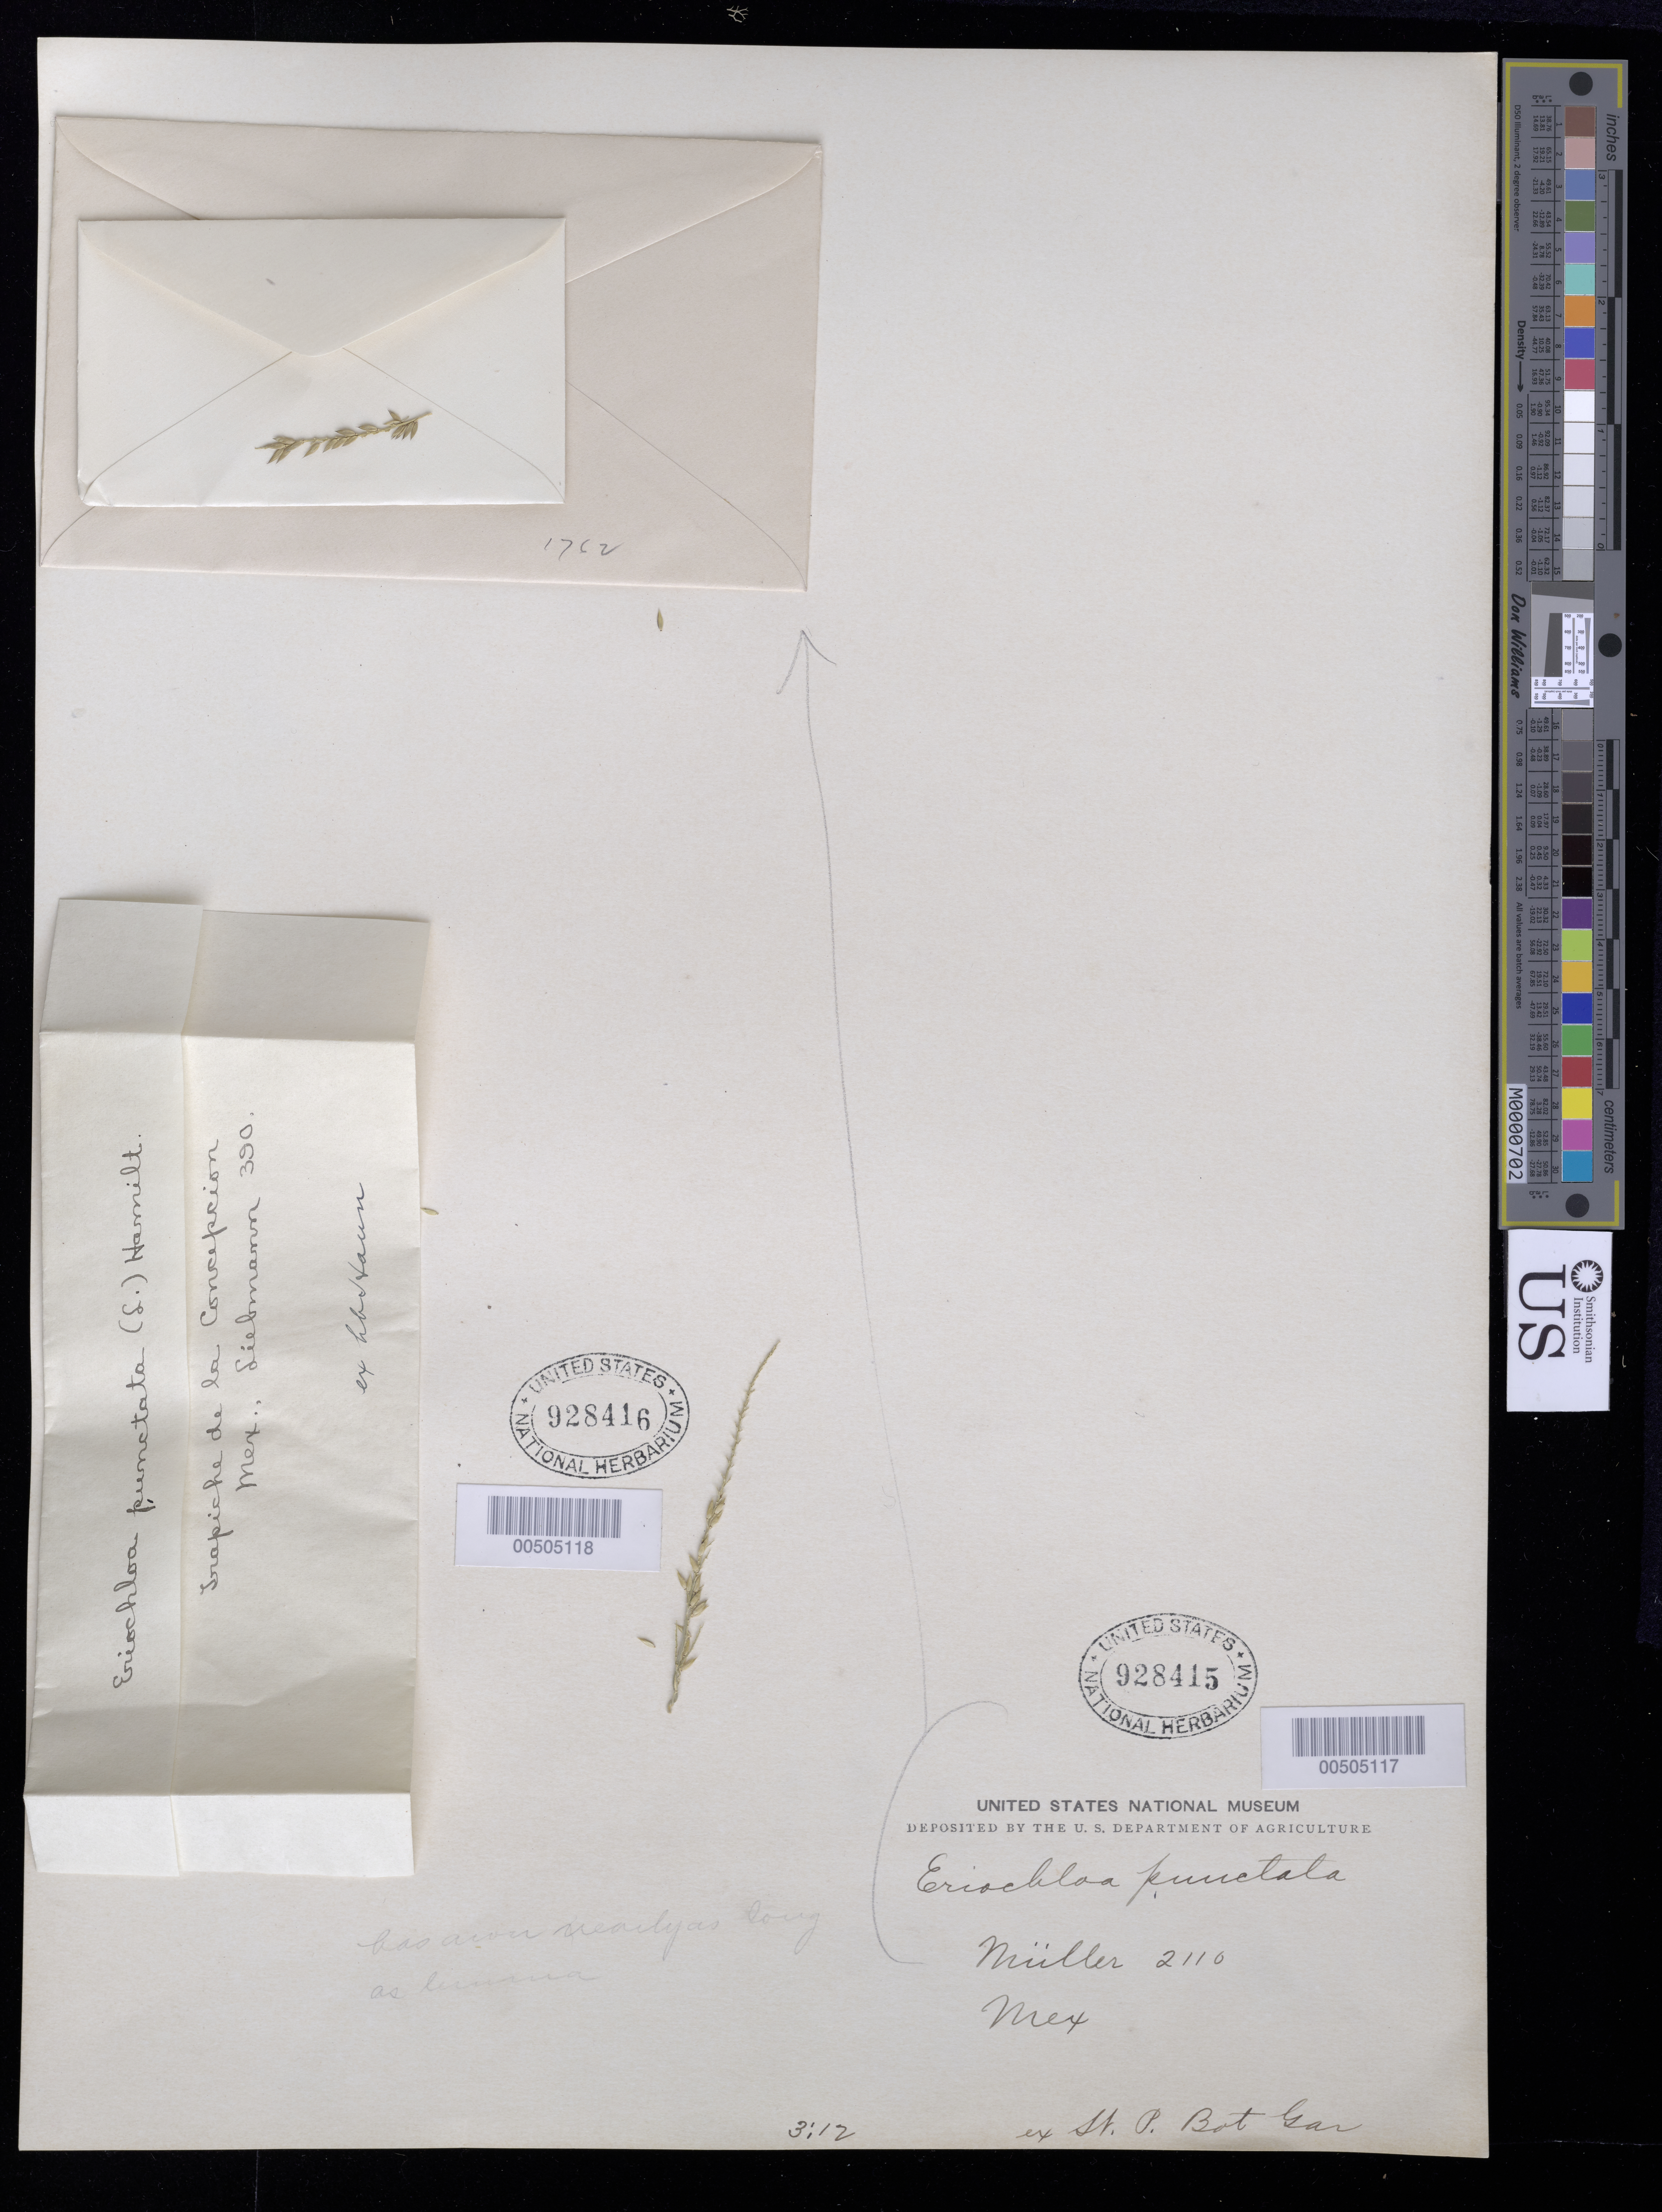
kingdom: Plantae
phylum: Tracheophyta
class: Liliopsida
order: Poales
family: Poaceae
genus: Eriochloa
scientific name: Eriochloa punctata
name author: (L.) Desv. ex Ham.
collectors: -. Mller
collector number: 2110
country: Mexico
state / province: Chiapas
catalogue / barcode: US 928415